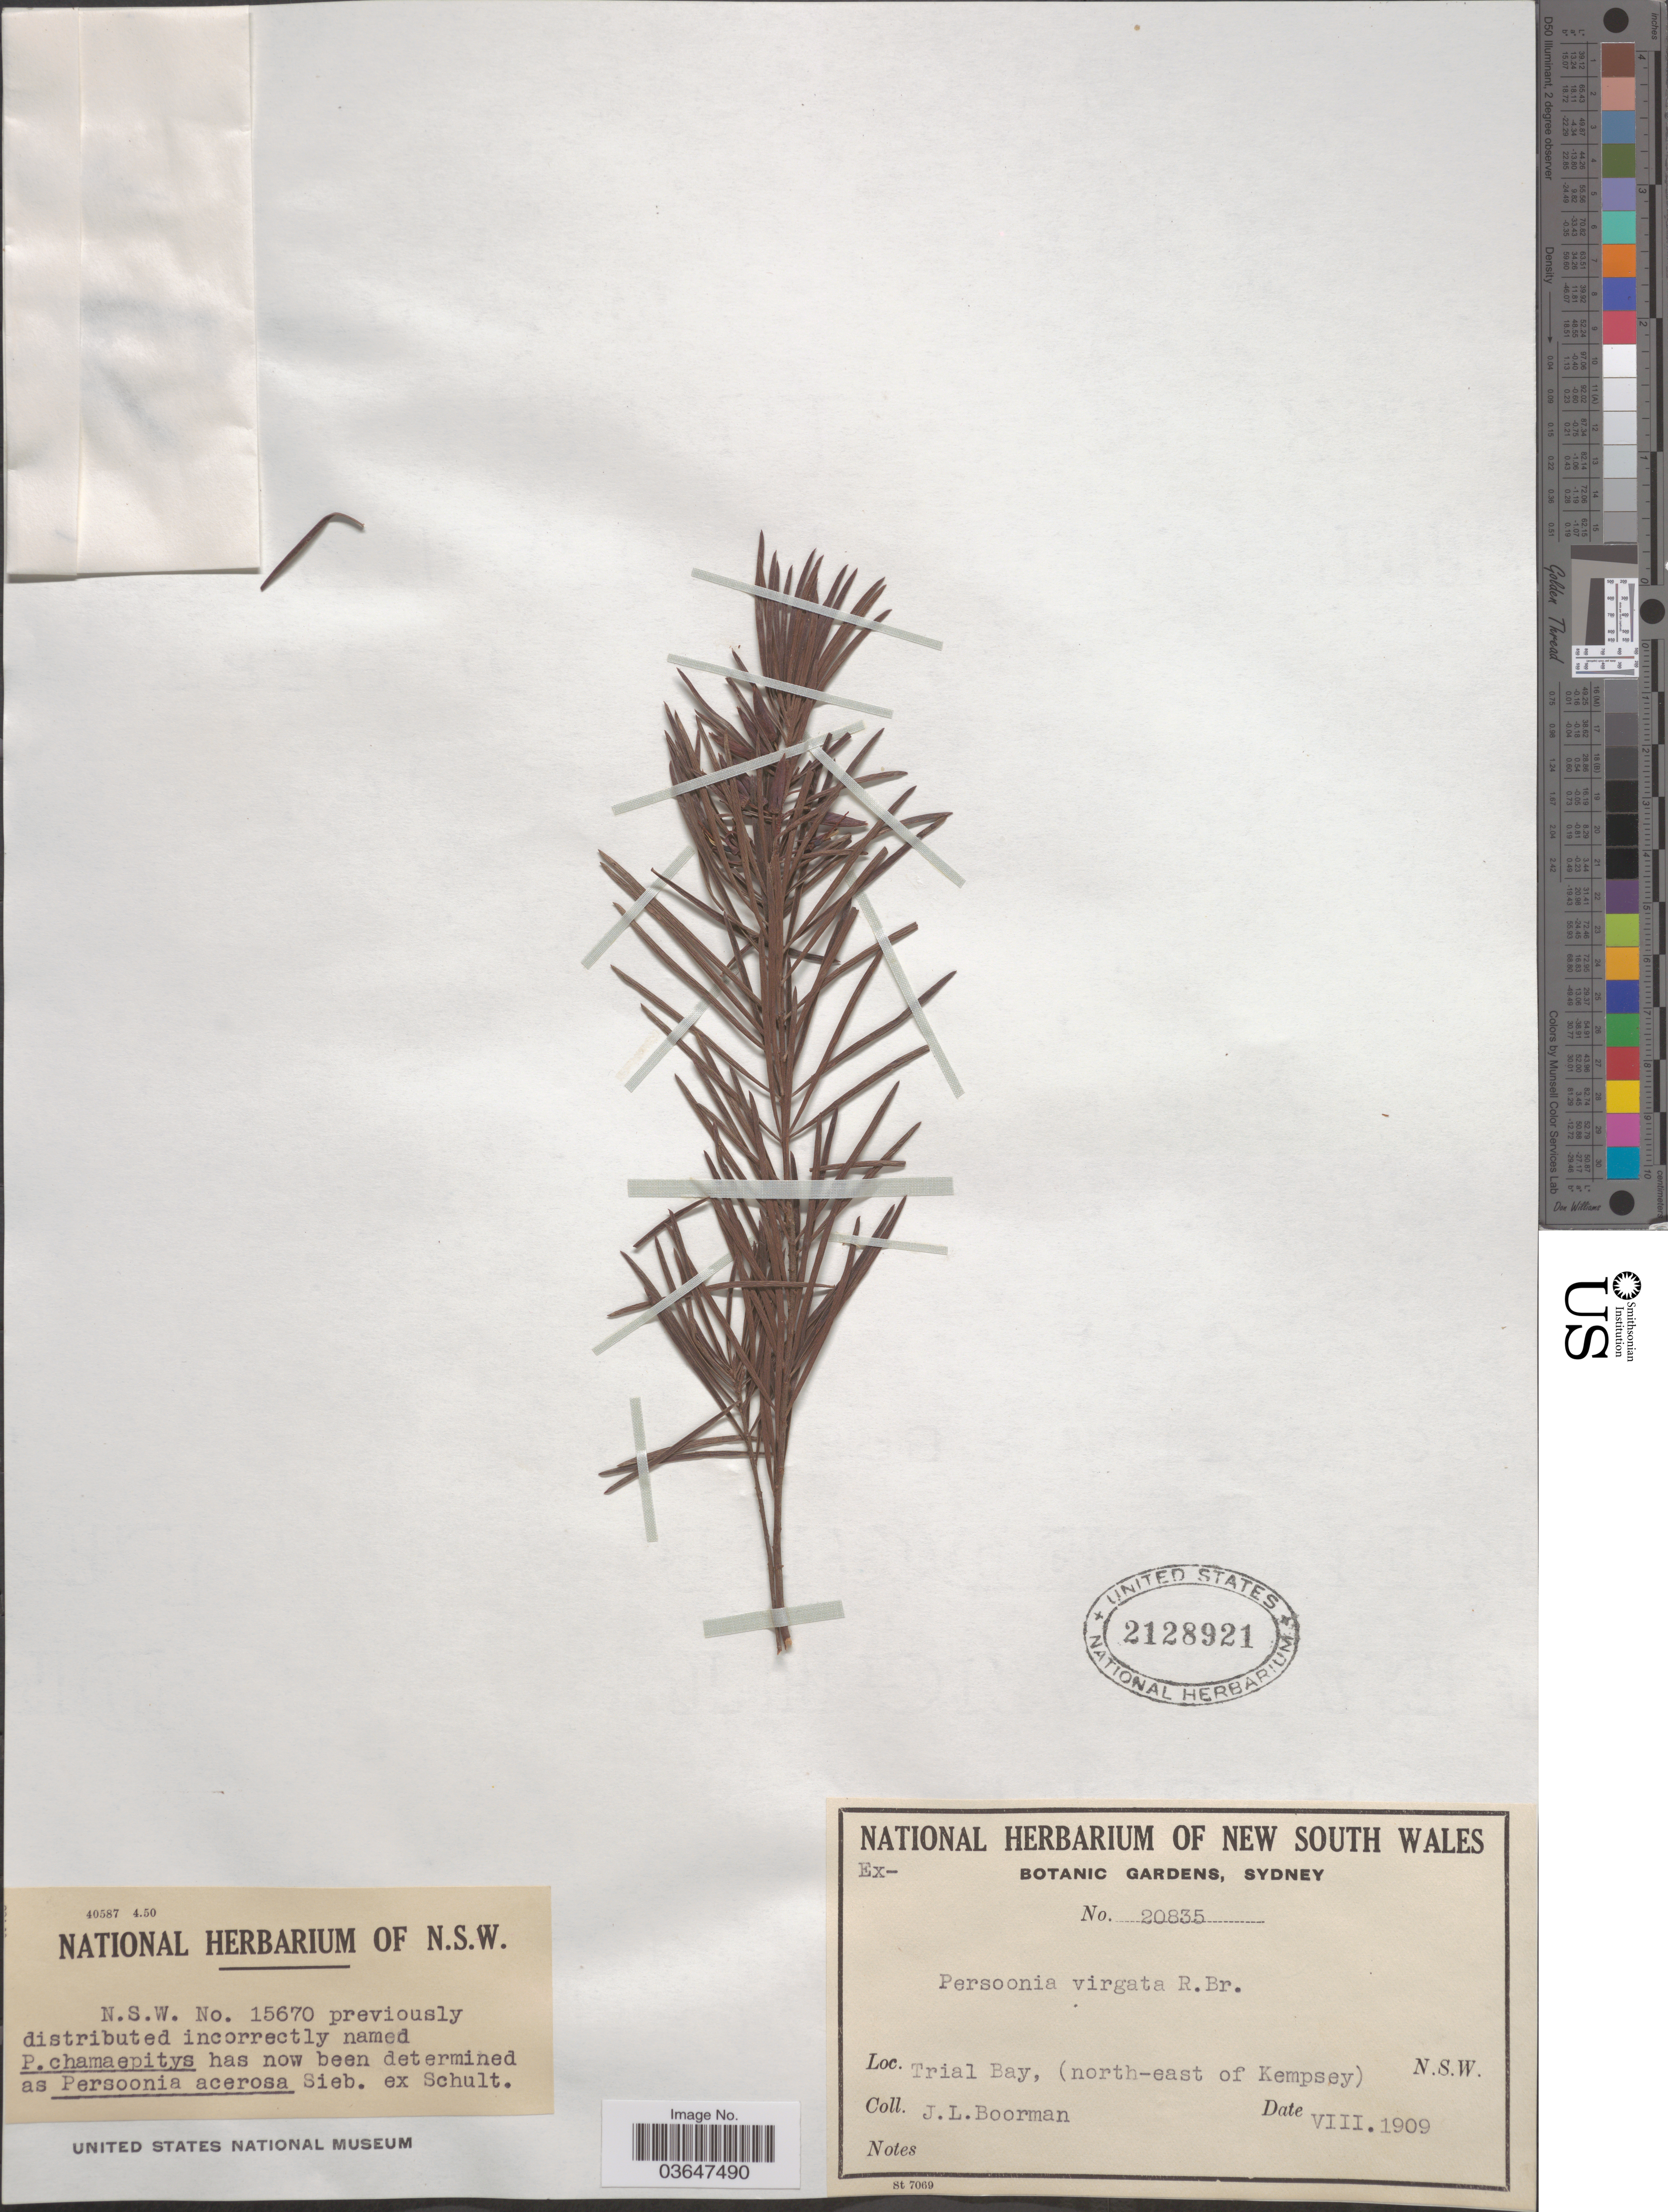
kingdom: Plantae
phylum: Tracheophyta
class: Magnoliopsida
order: Proteales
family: Proteaceae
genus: Persoonia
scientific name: Persoonia virgata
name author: R. Br.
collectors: J. Boorman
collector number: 20835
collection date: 1909-08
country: Australia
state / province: New South Wales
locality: Trail Bay, (north-east of Kempsey).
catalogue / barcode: US 2128921